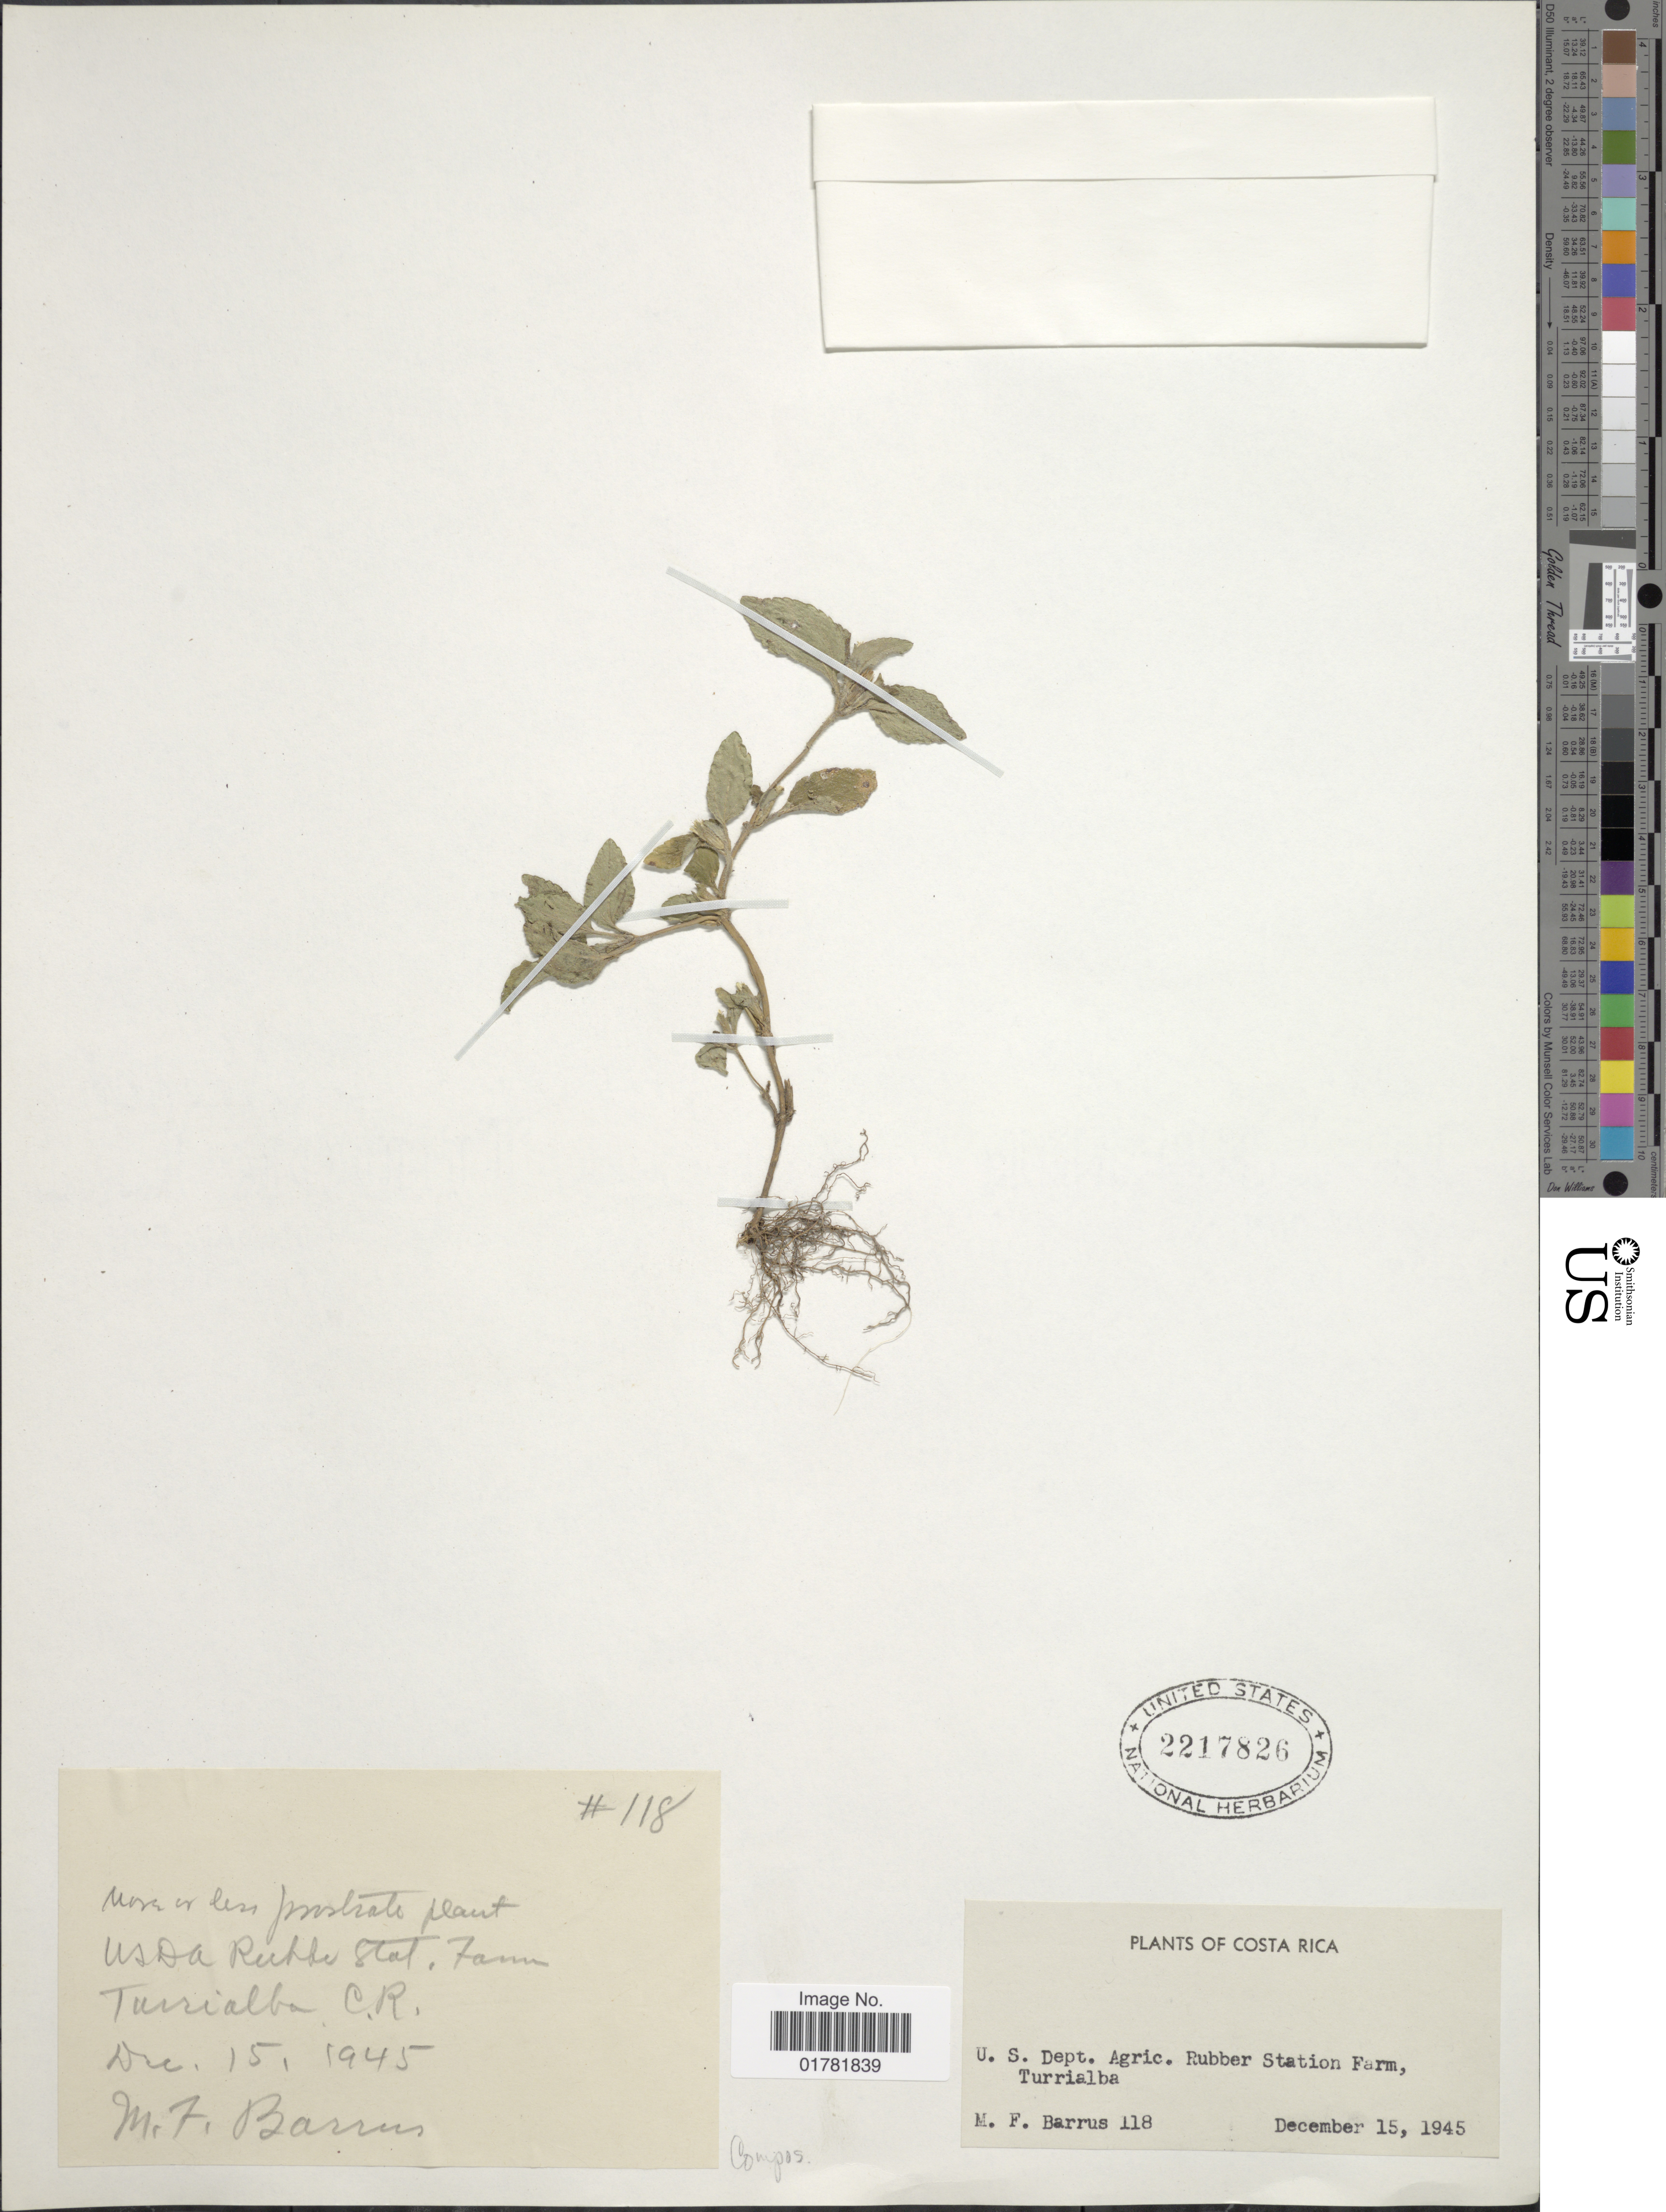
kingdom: Plantae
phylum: Tracheophyta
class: Magnoliopsida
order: Asterales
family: Asteraceae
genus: Synedrella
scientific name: Synedrella nodiflora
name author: (L.) Gaertn.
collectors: M. Barrus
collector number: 118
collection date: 1945-12-15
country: Costa Rica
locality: Rubber Station Farm, Turrialba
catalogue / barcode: US 2217826